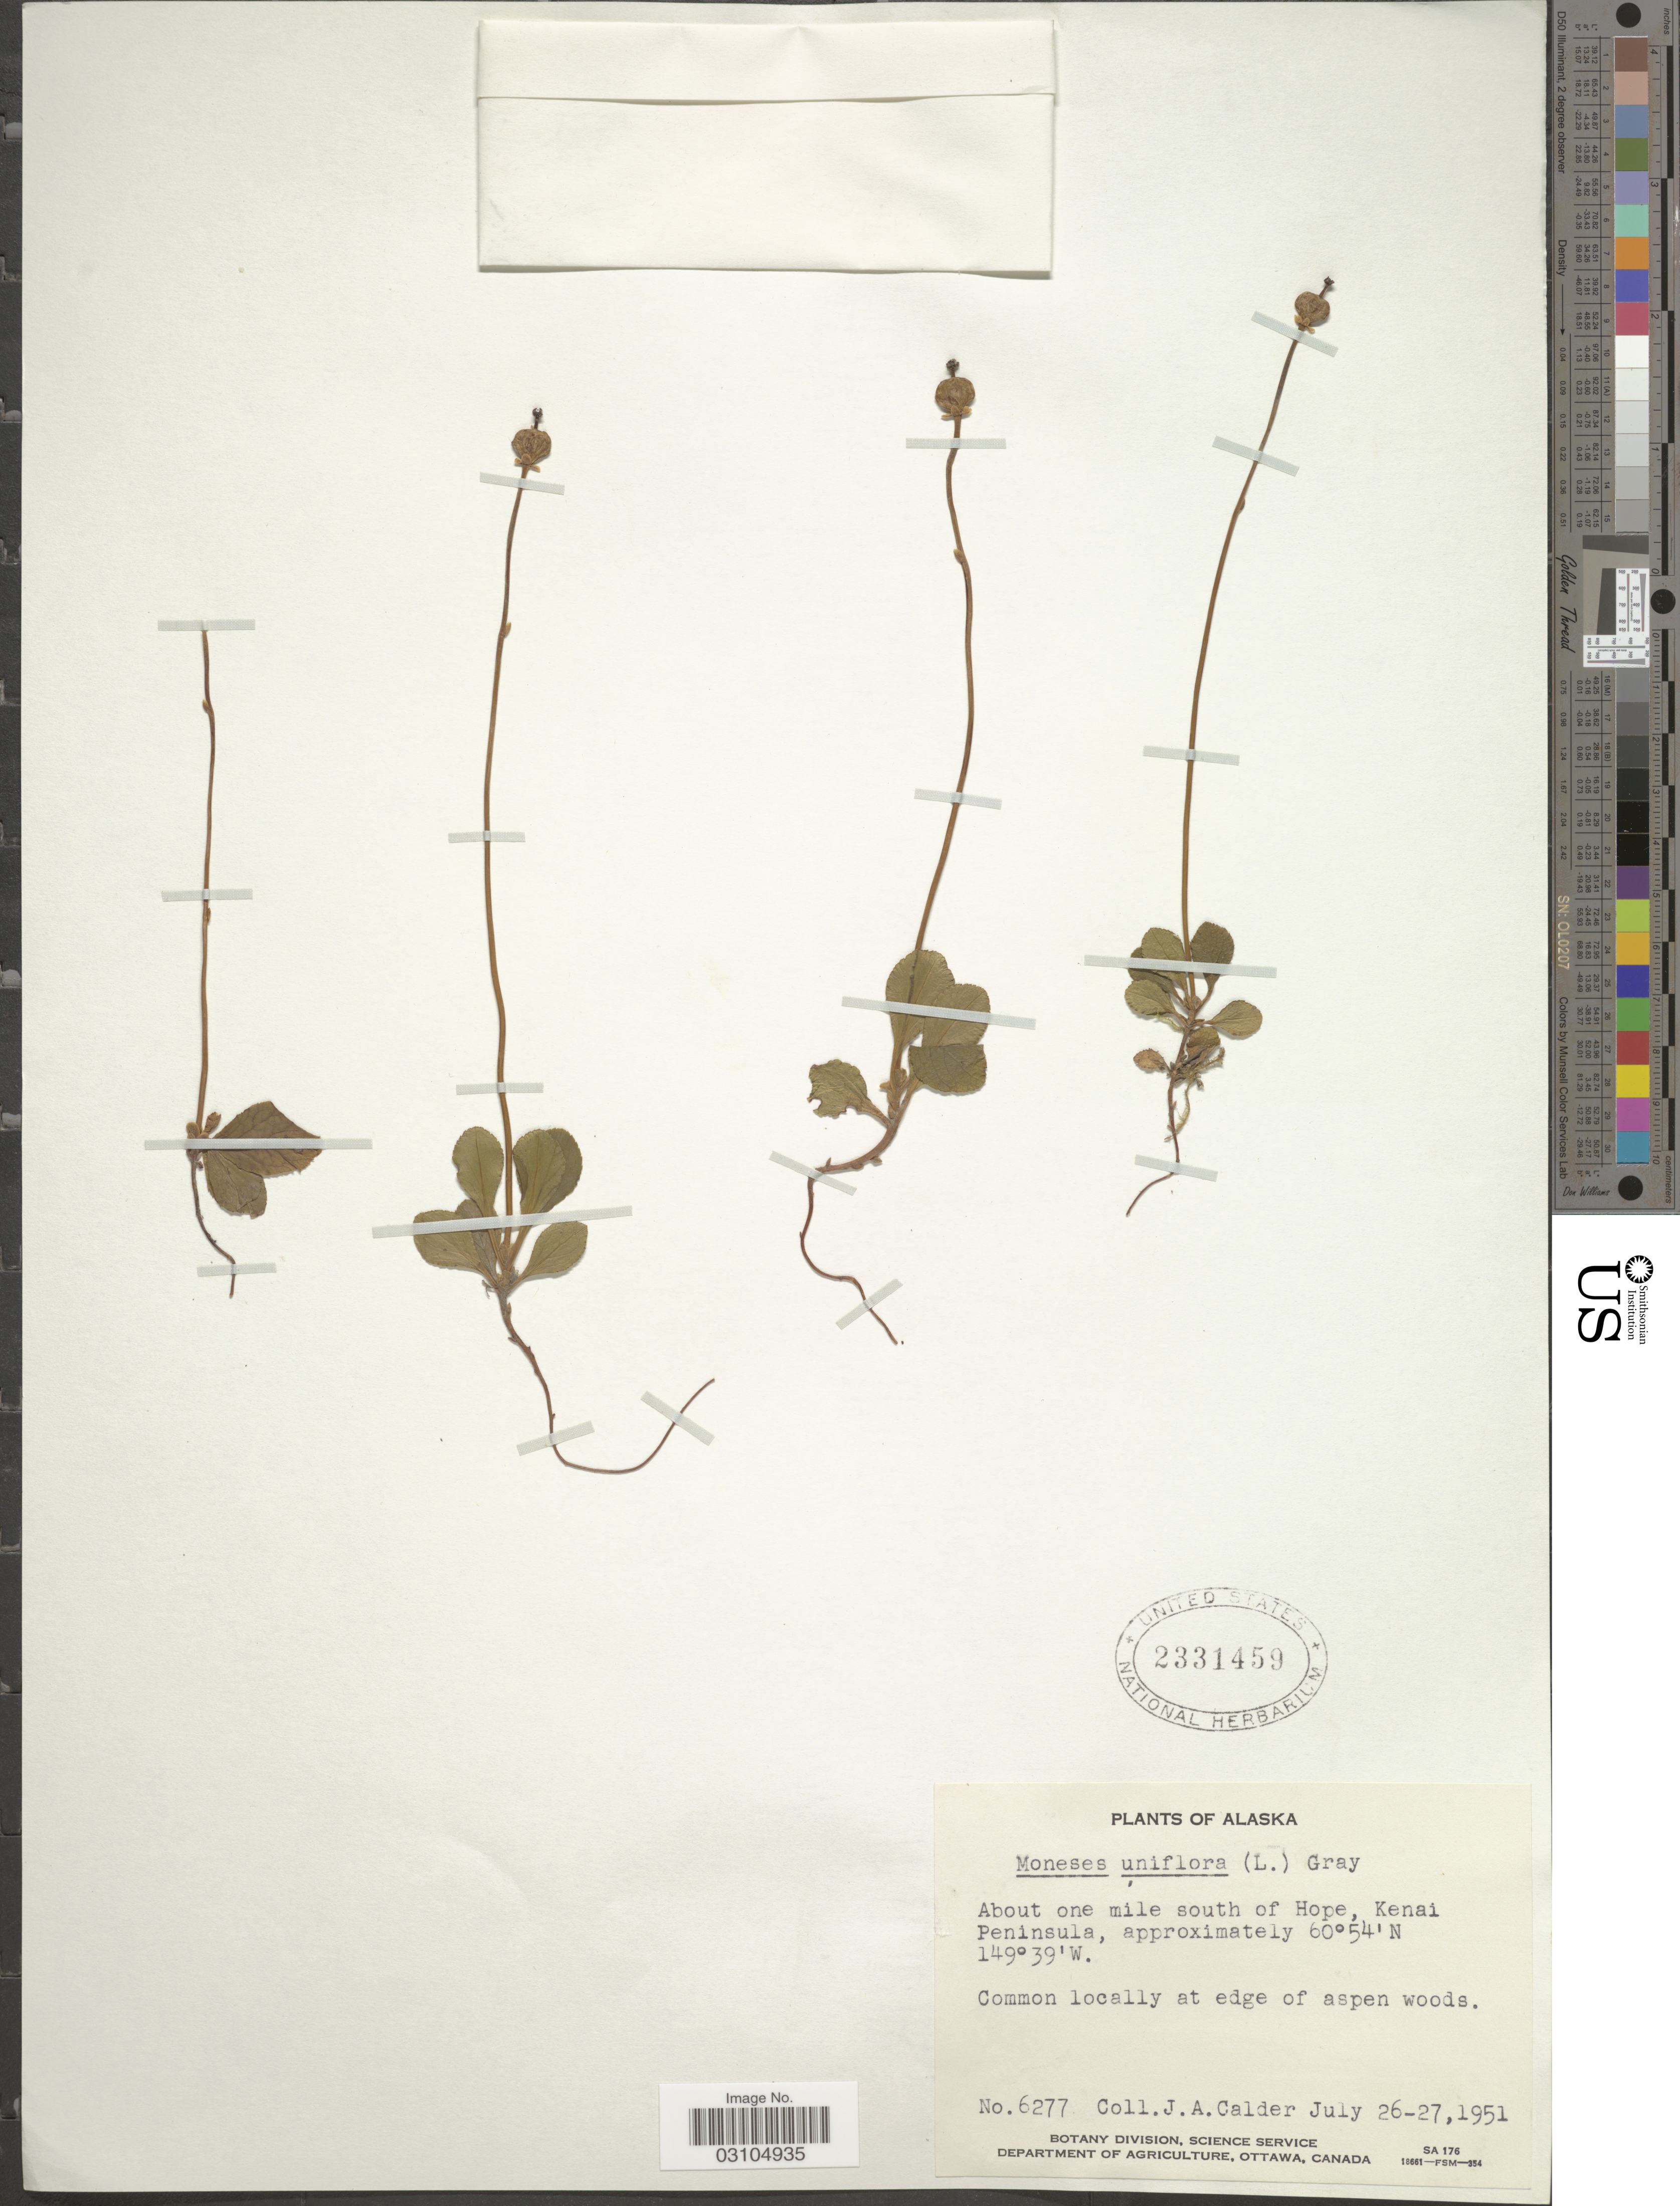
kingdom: Plantae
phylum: Tracheophyta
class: Magnoliopsida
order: Ericales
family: Ericaceae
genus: Moneses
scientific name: Moneses uniflora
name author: (L.) A. Gray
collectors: J. A. Calder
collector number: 6277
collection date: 1951-07-26/1951-07-27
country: United States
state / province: Alaska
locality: About one mile south of Hope, Kenai Peninsula.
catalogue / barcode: US 2331459